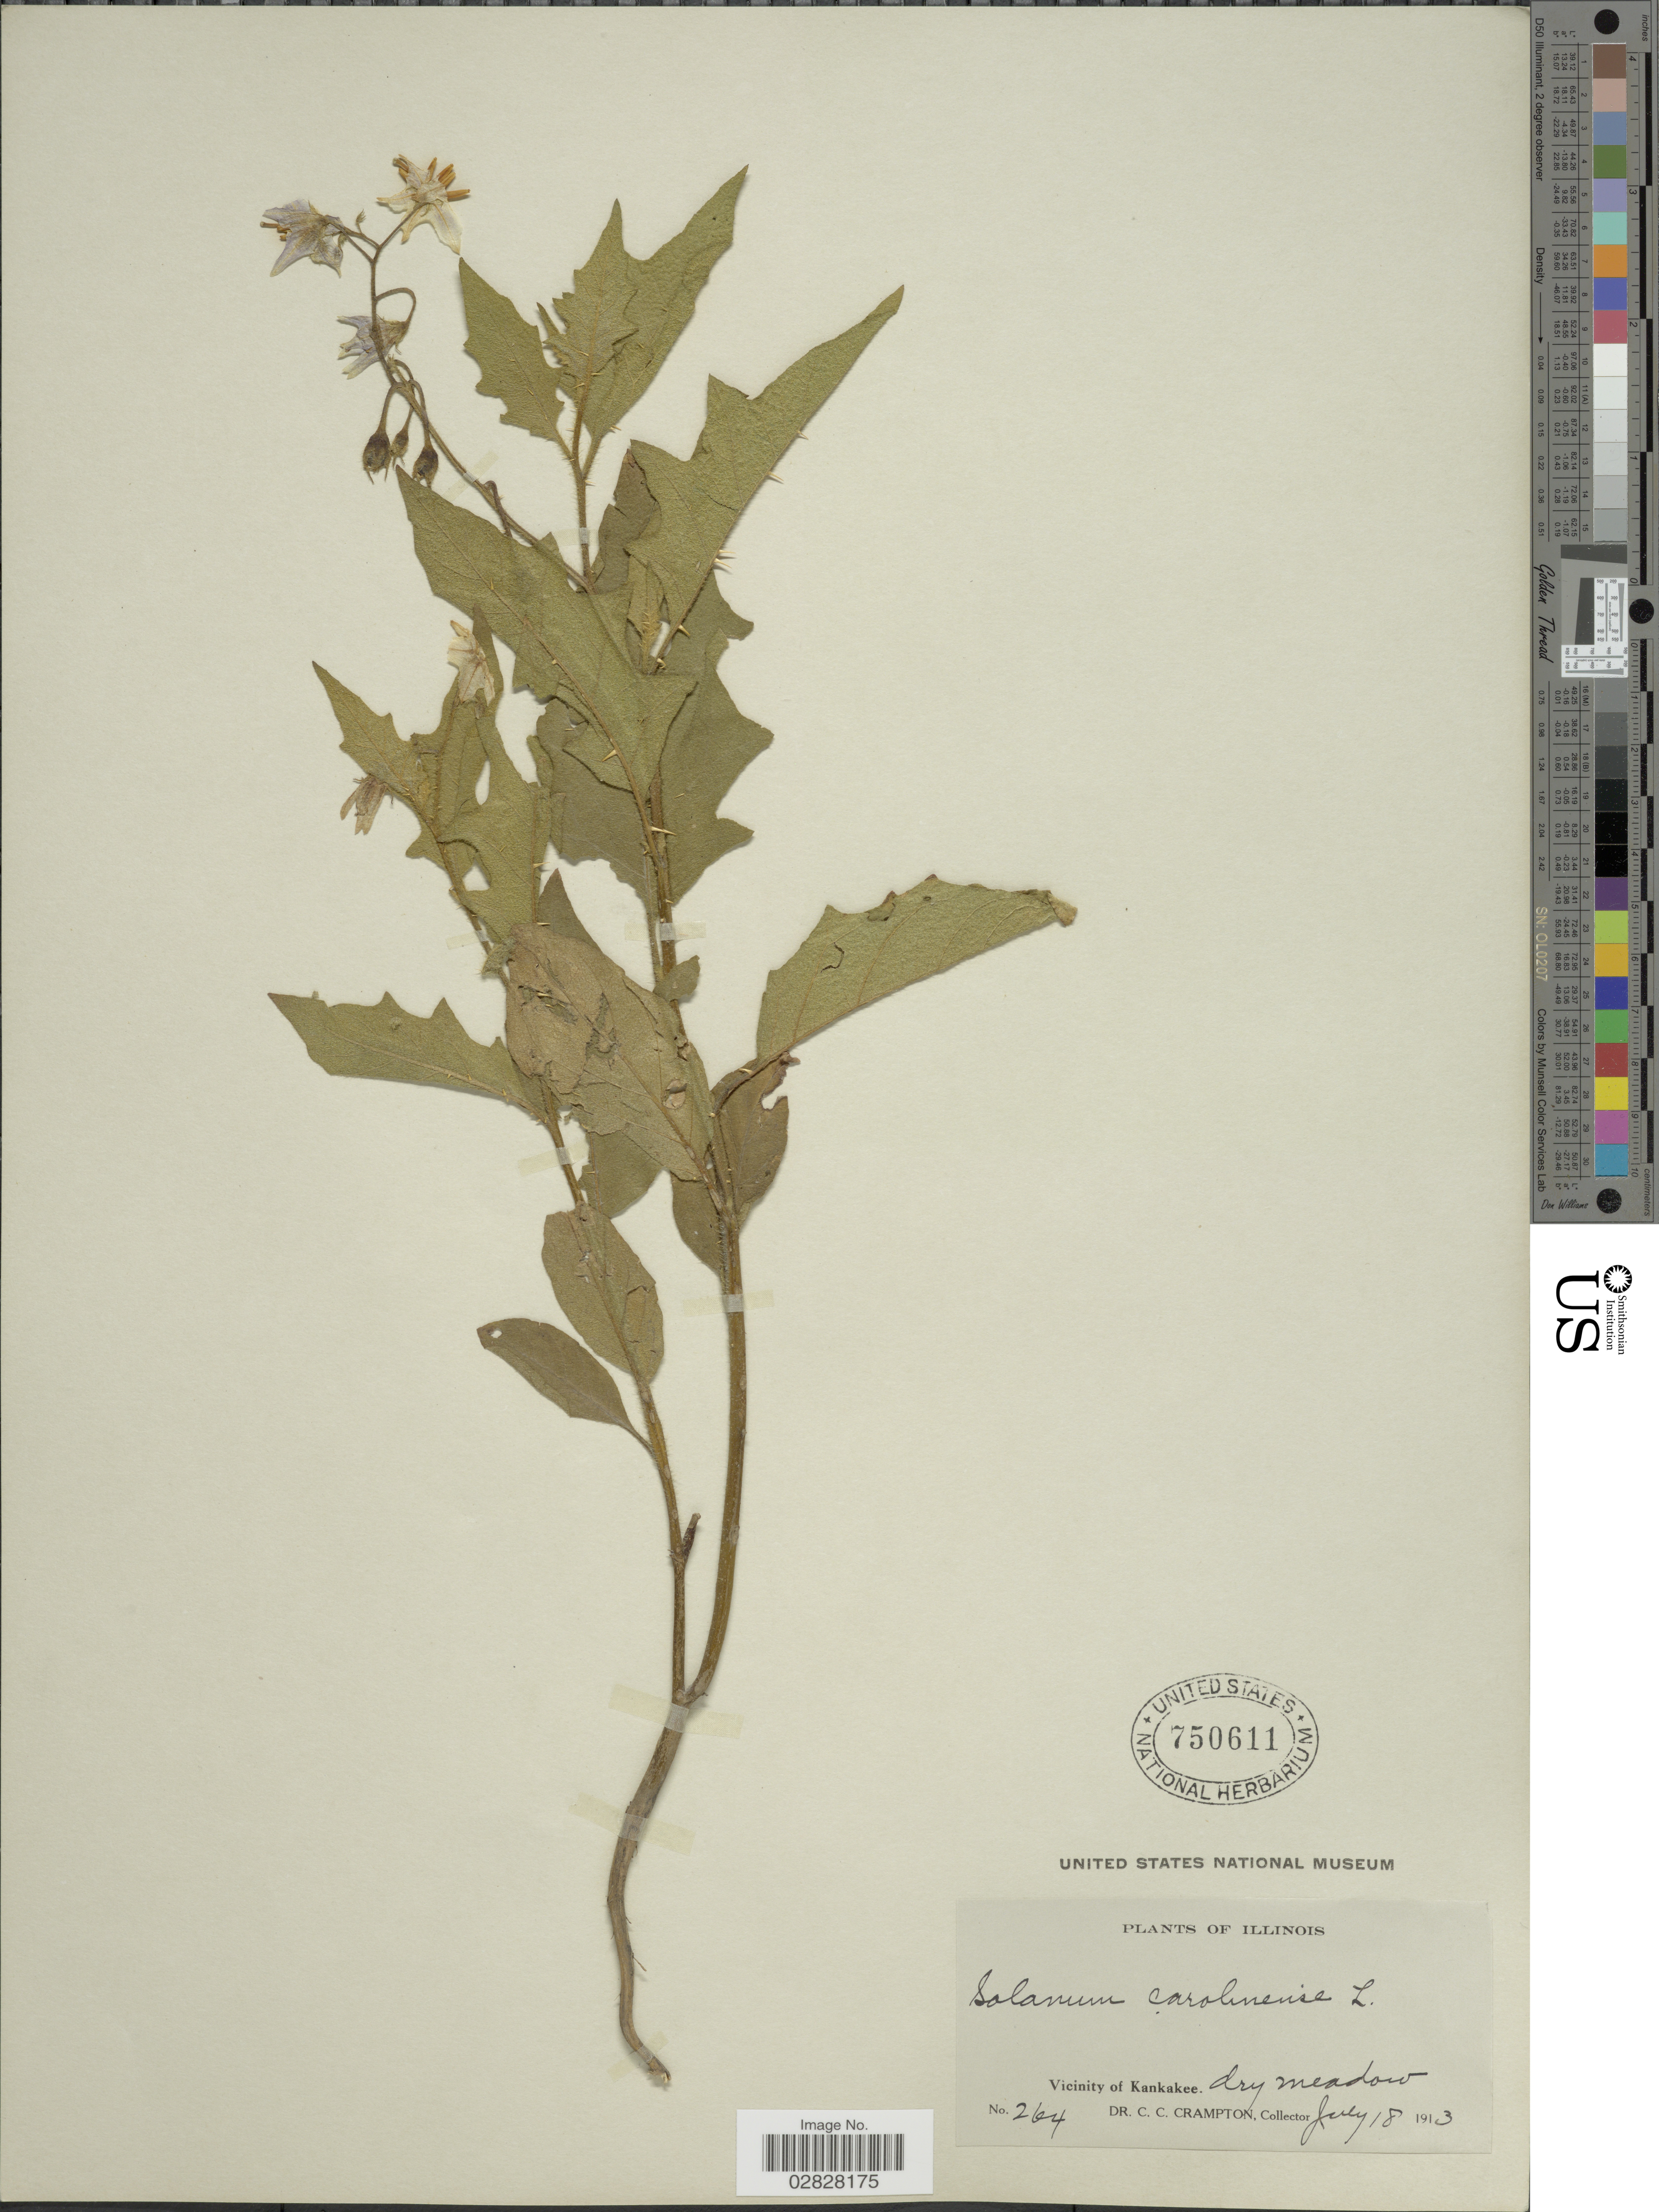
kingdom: Plantae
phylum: Tracheophyta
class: Magnoliopsida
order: Solanales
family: Solanaceae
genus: Solanum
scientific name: Solanum carolinense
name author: L.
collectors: C. Crampton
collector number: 264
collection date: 1913-07-18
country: United States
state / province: Illinois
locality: Vicinity of Kankakee.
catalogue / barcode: US 750611